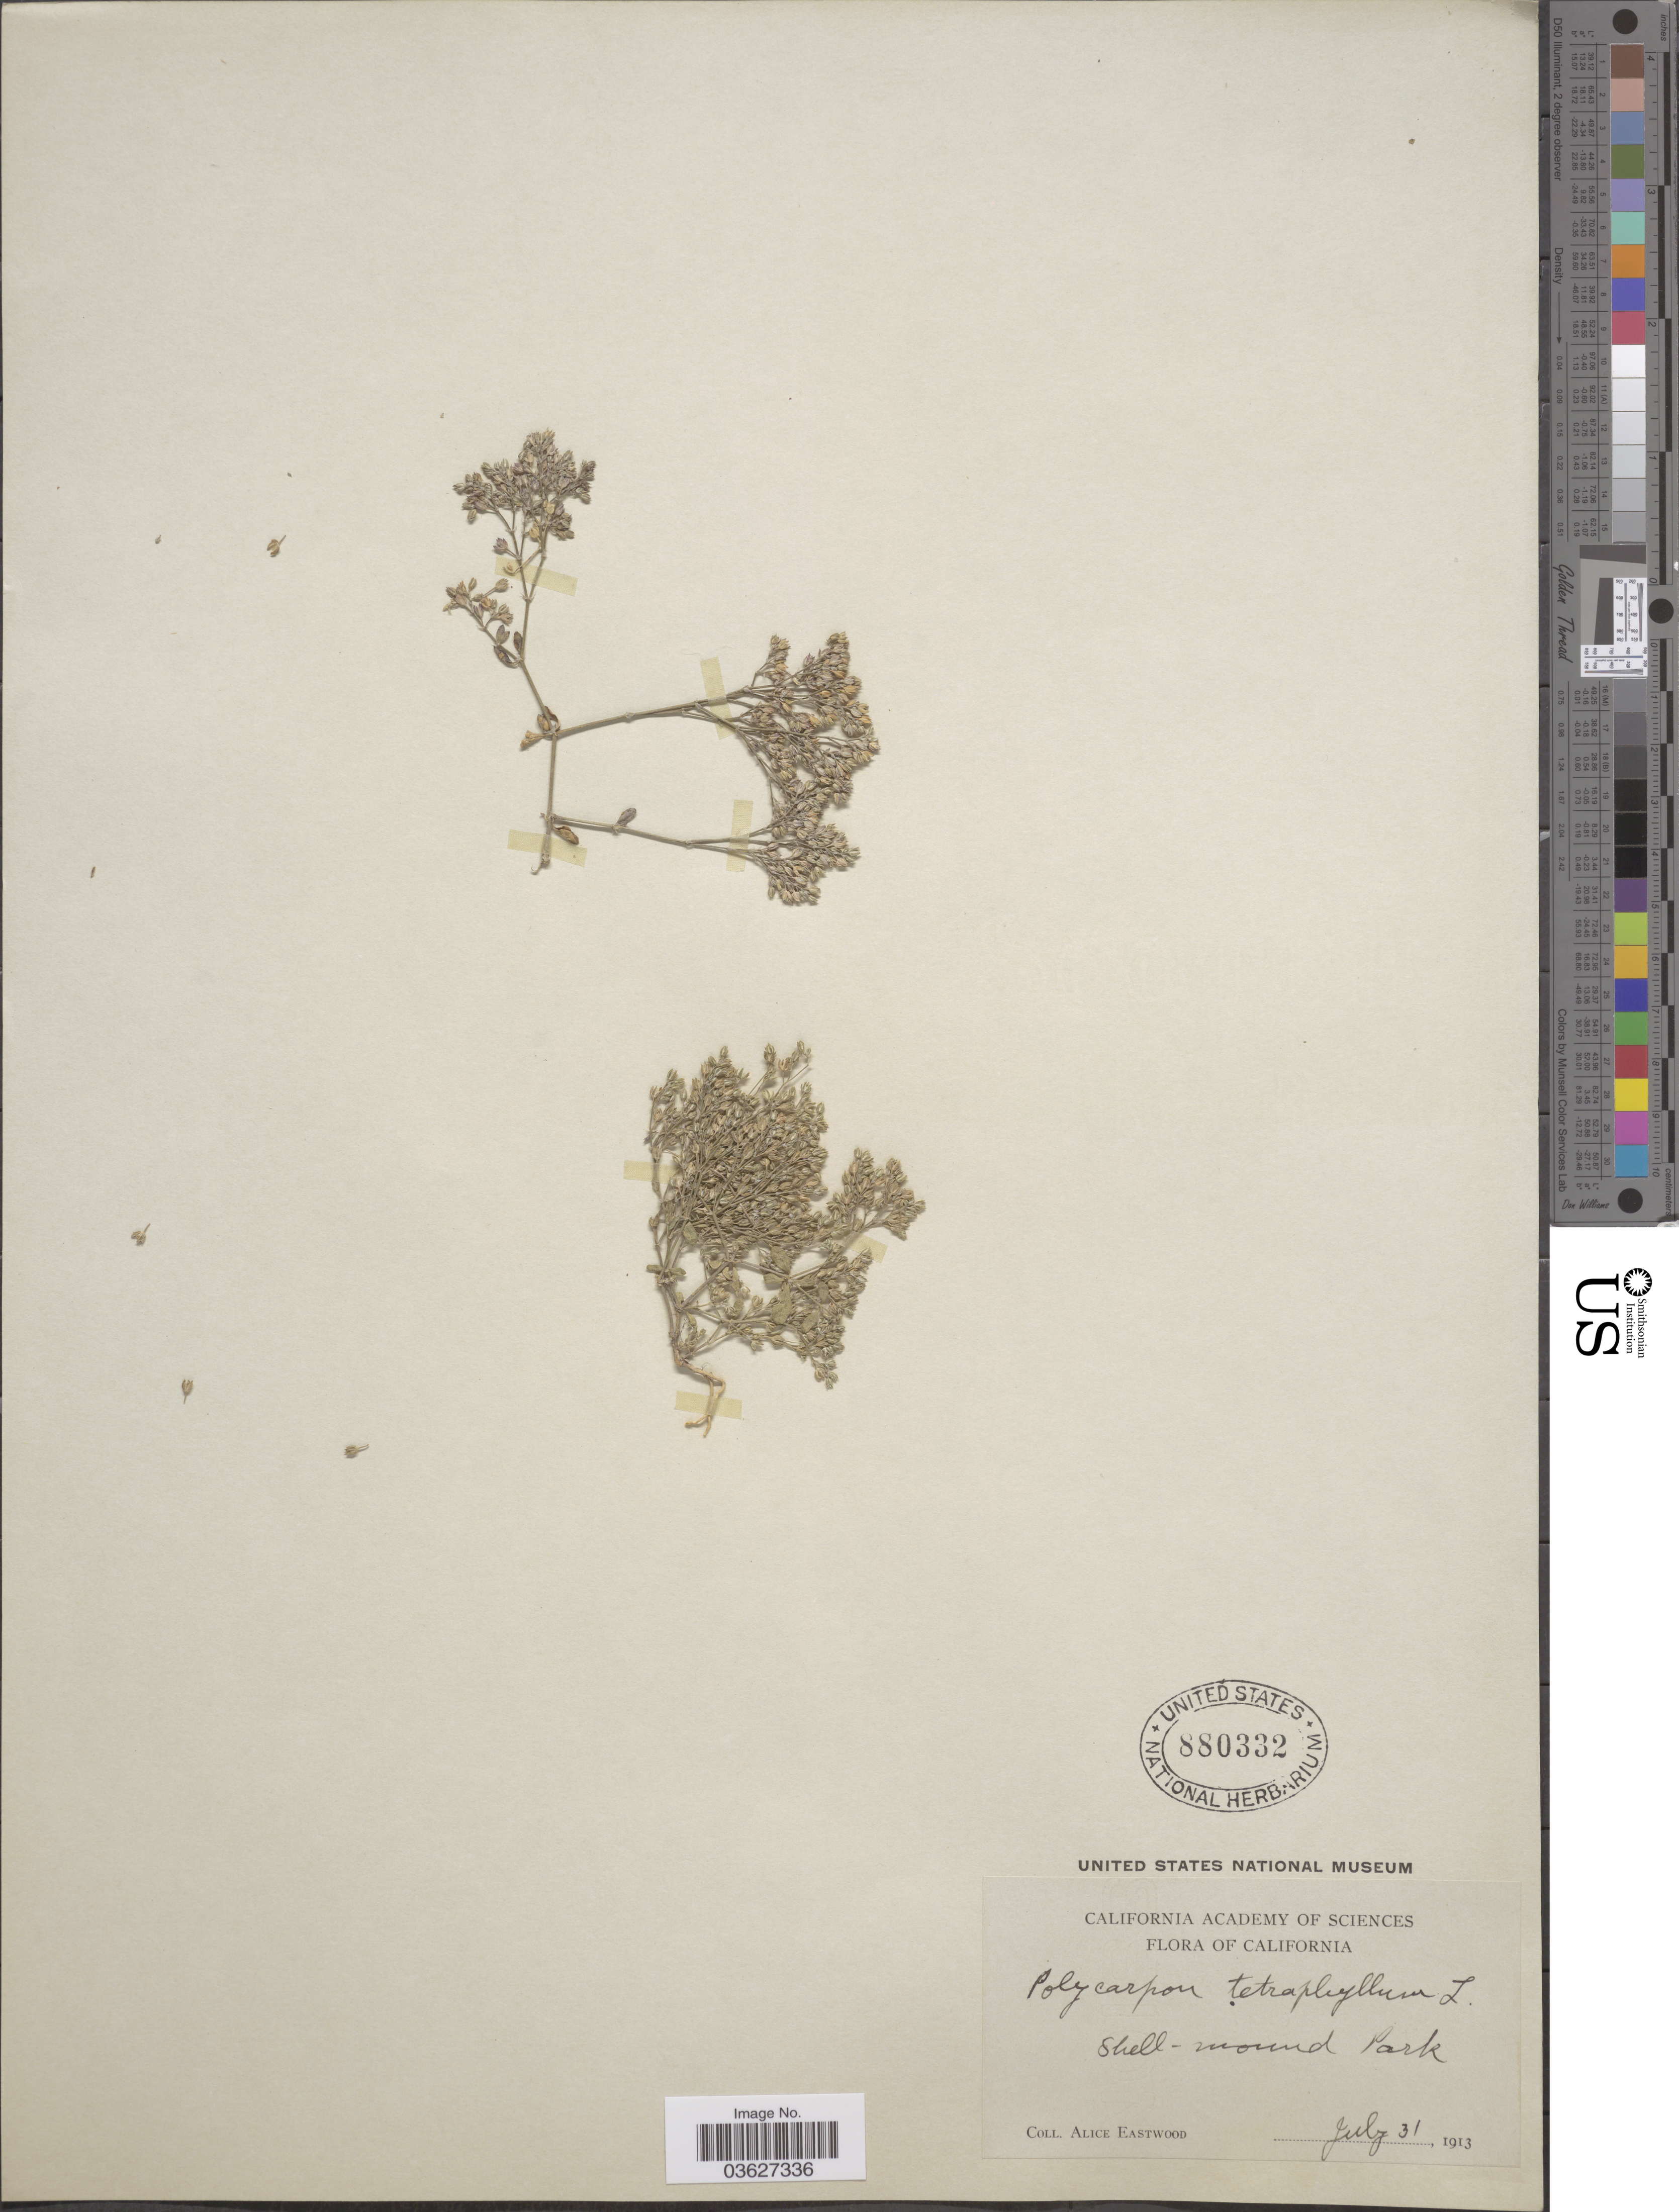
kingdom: Plantae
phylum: Tracheophyta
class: Magnoliopsida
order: Caryophyllales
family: Caryophyllaceae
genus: Polycarpon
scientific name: Polycarpon tetraphyllum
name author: (L.) L.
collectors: A. Eastwood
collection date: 1913-07-31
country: United States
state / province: California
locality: Shell-mound Park.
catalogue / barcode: US 880332